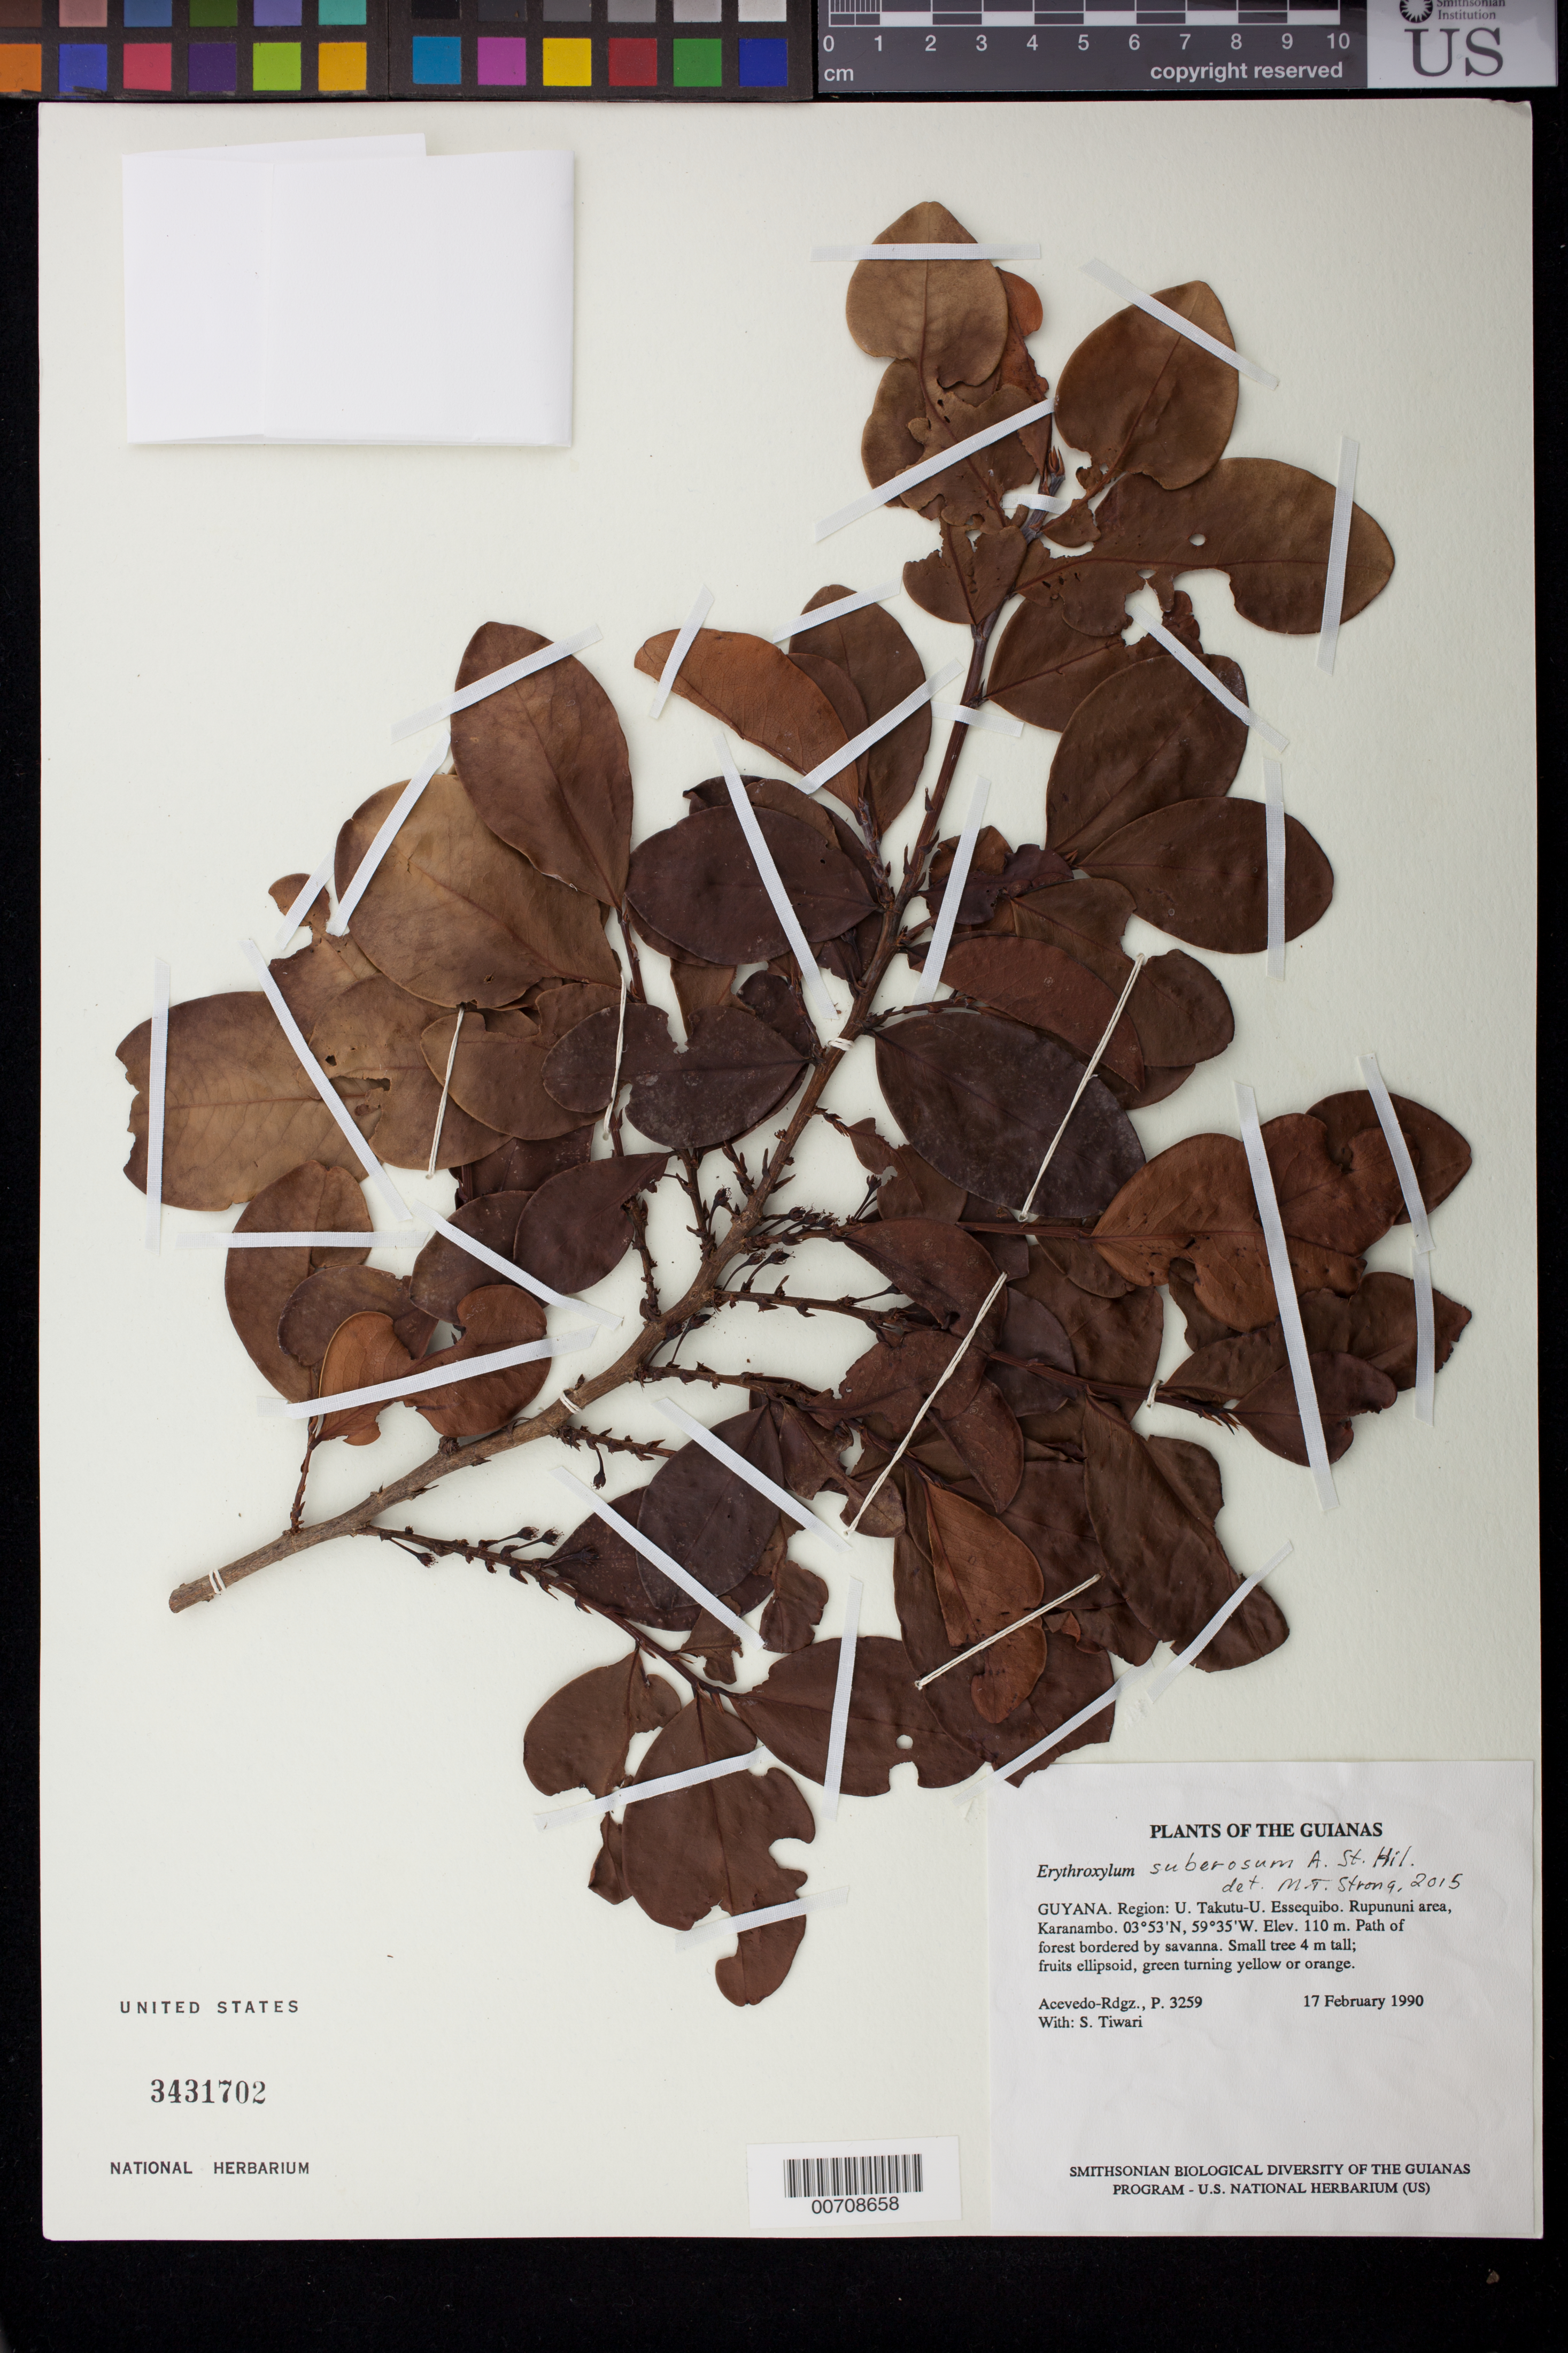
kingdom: Plantae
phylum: Tracheophyta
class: Magnoliopsida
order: Malpighiales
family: Erythroxylaceae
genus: Erythroxylum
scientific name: Erythroxylum suberosum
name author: A. St.-Hil.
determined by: Strong, M. T., (US), Smithsonian Institution - National Museum of Natural History (UNITED STATES)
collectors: P. Acevedo-Rodr. & S. Tiwari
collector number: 3259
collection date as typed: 17 Feb 1990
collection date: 1990-02-17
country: Guyana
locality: U. Takutu - U. Essequibo. Rupununi area, Karanambo.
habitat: Path of forest bordered by savanna.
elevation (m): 110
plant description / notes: B, P, K, NY, MO, US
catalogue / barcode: US 3431702